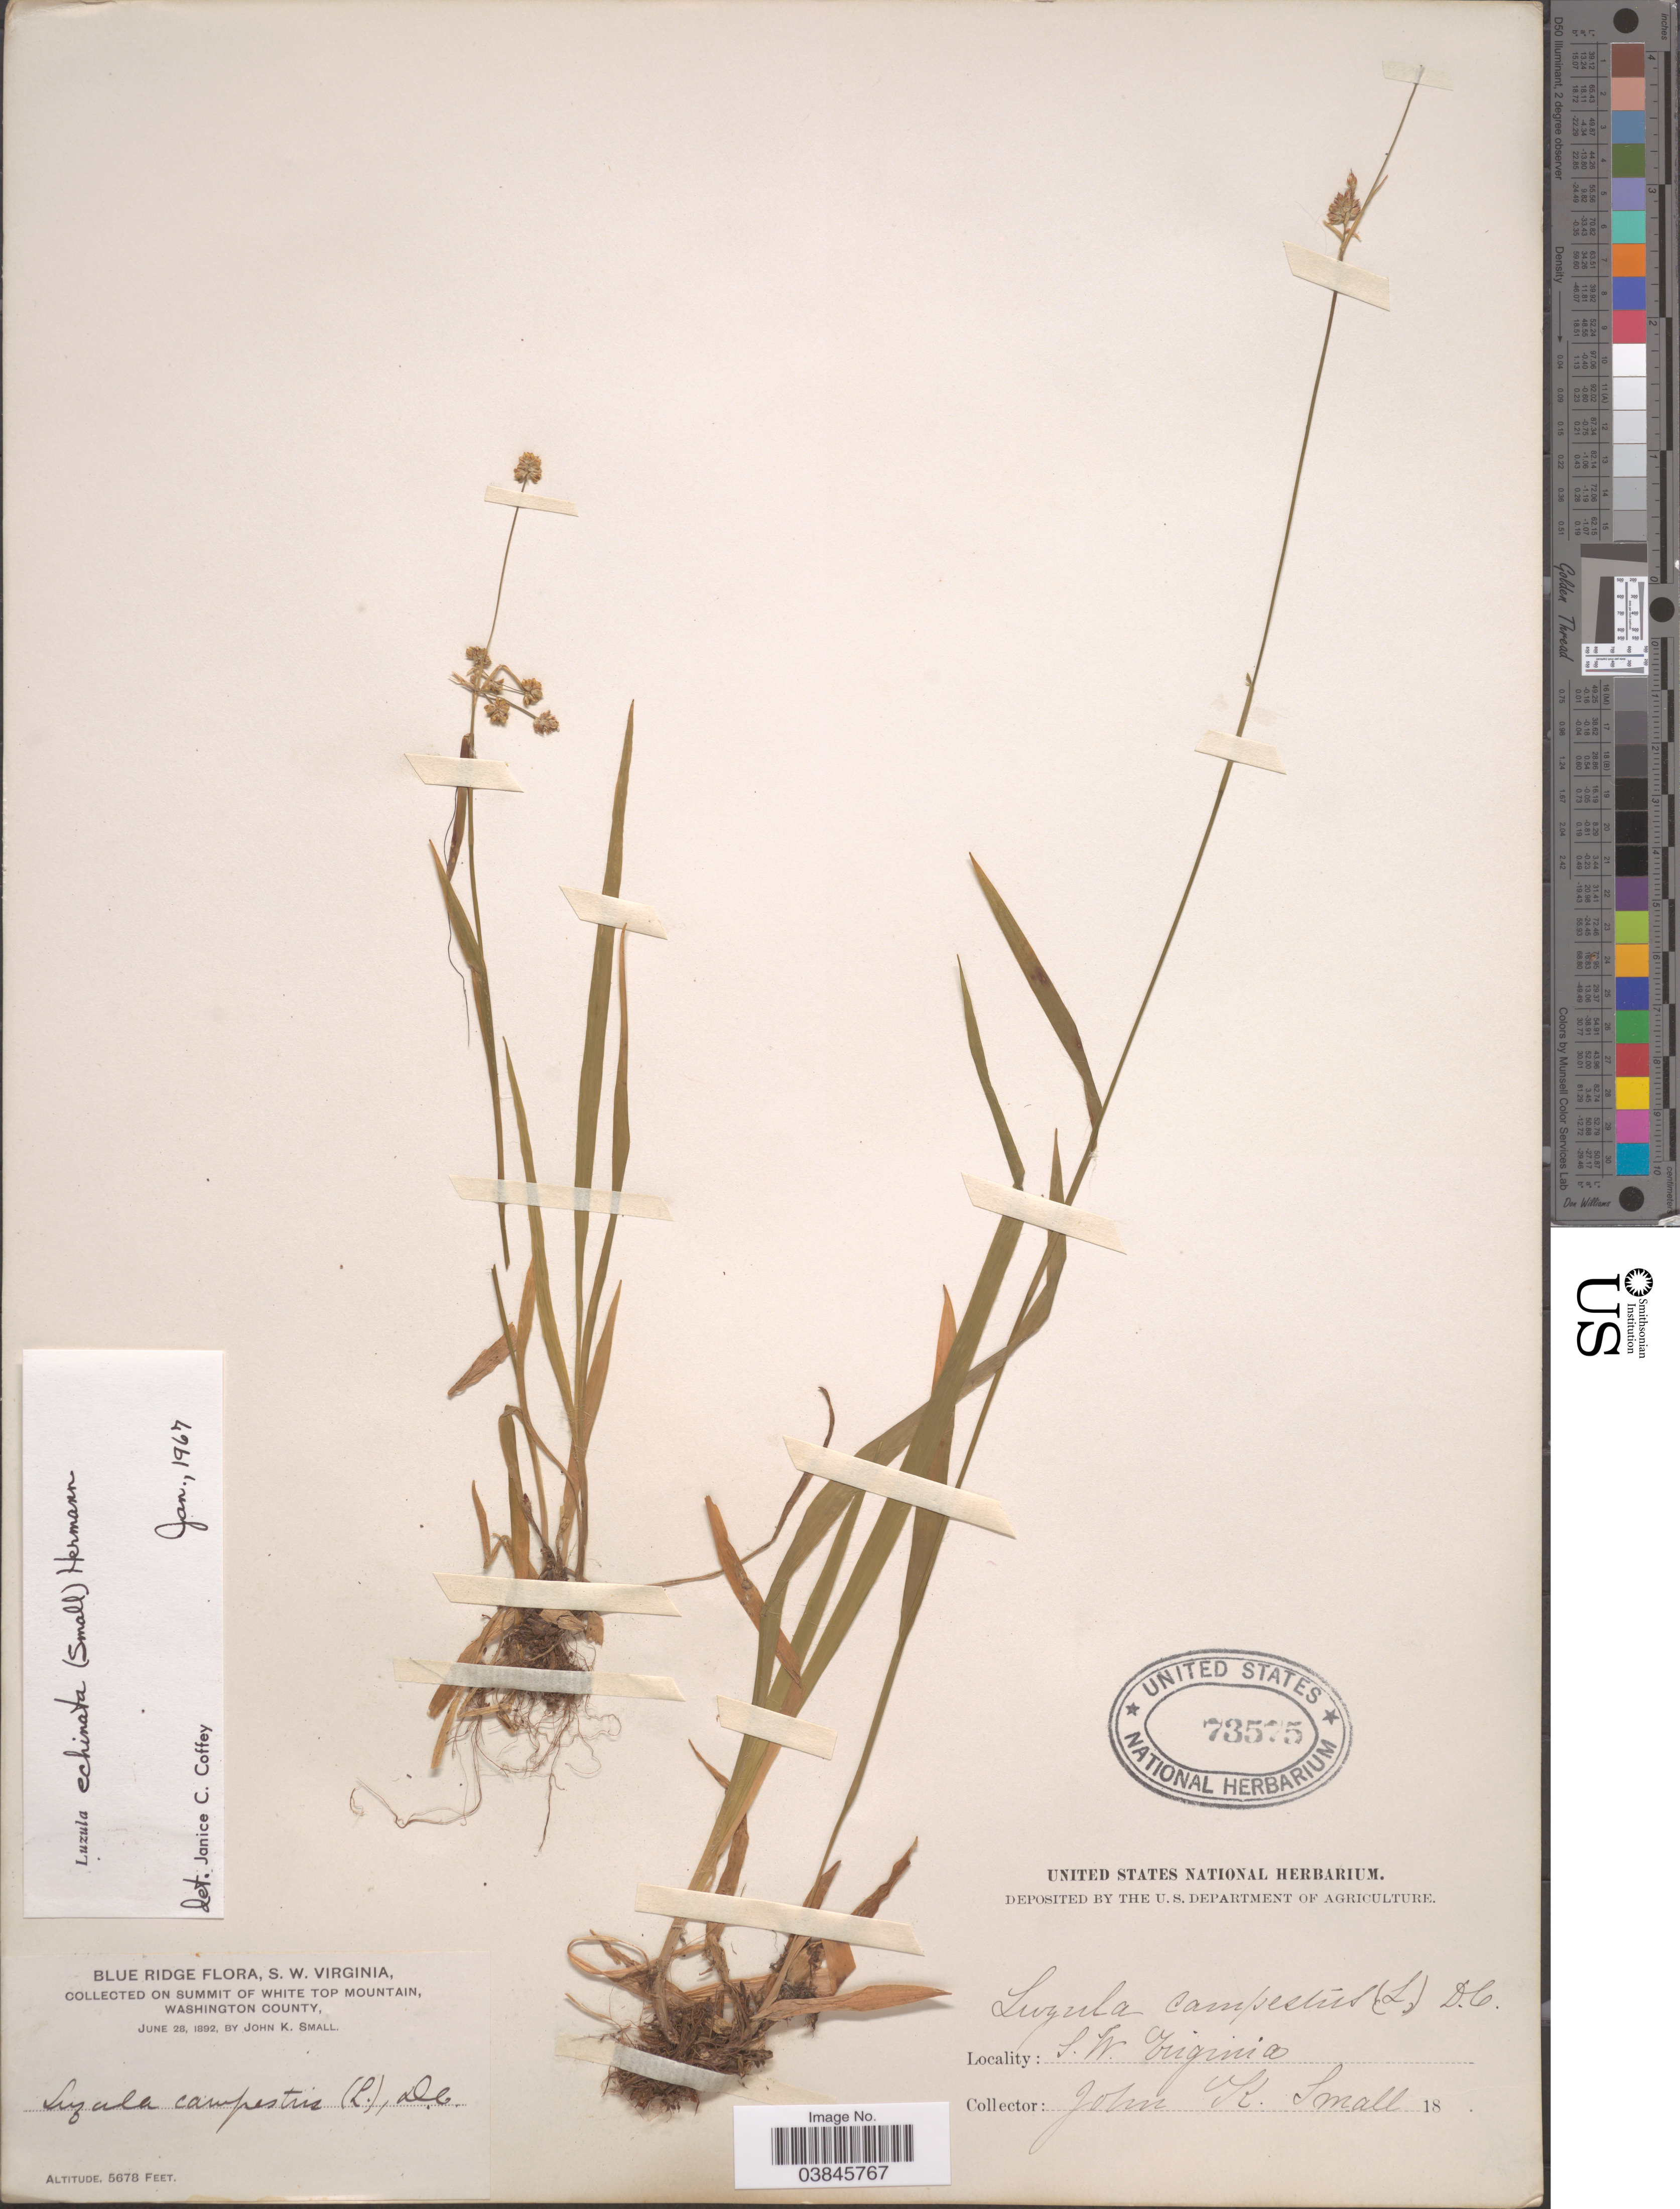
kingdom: Plantae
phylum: Tracheophyta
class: Liliopsida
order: Poales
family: Juncaceae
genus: Luzula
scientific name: Luzula echinata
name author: (Small) F.J. Herm.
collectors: J. K. Small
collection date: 1892-06-28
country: United States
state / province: Virginia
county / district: Washington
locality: Blue Ridge, S. W. Virginia. On Summit of White Top Mountain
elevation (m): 1731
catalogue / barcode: US 73575